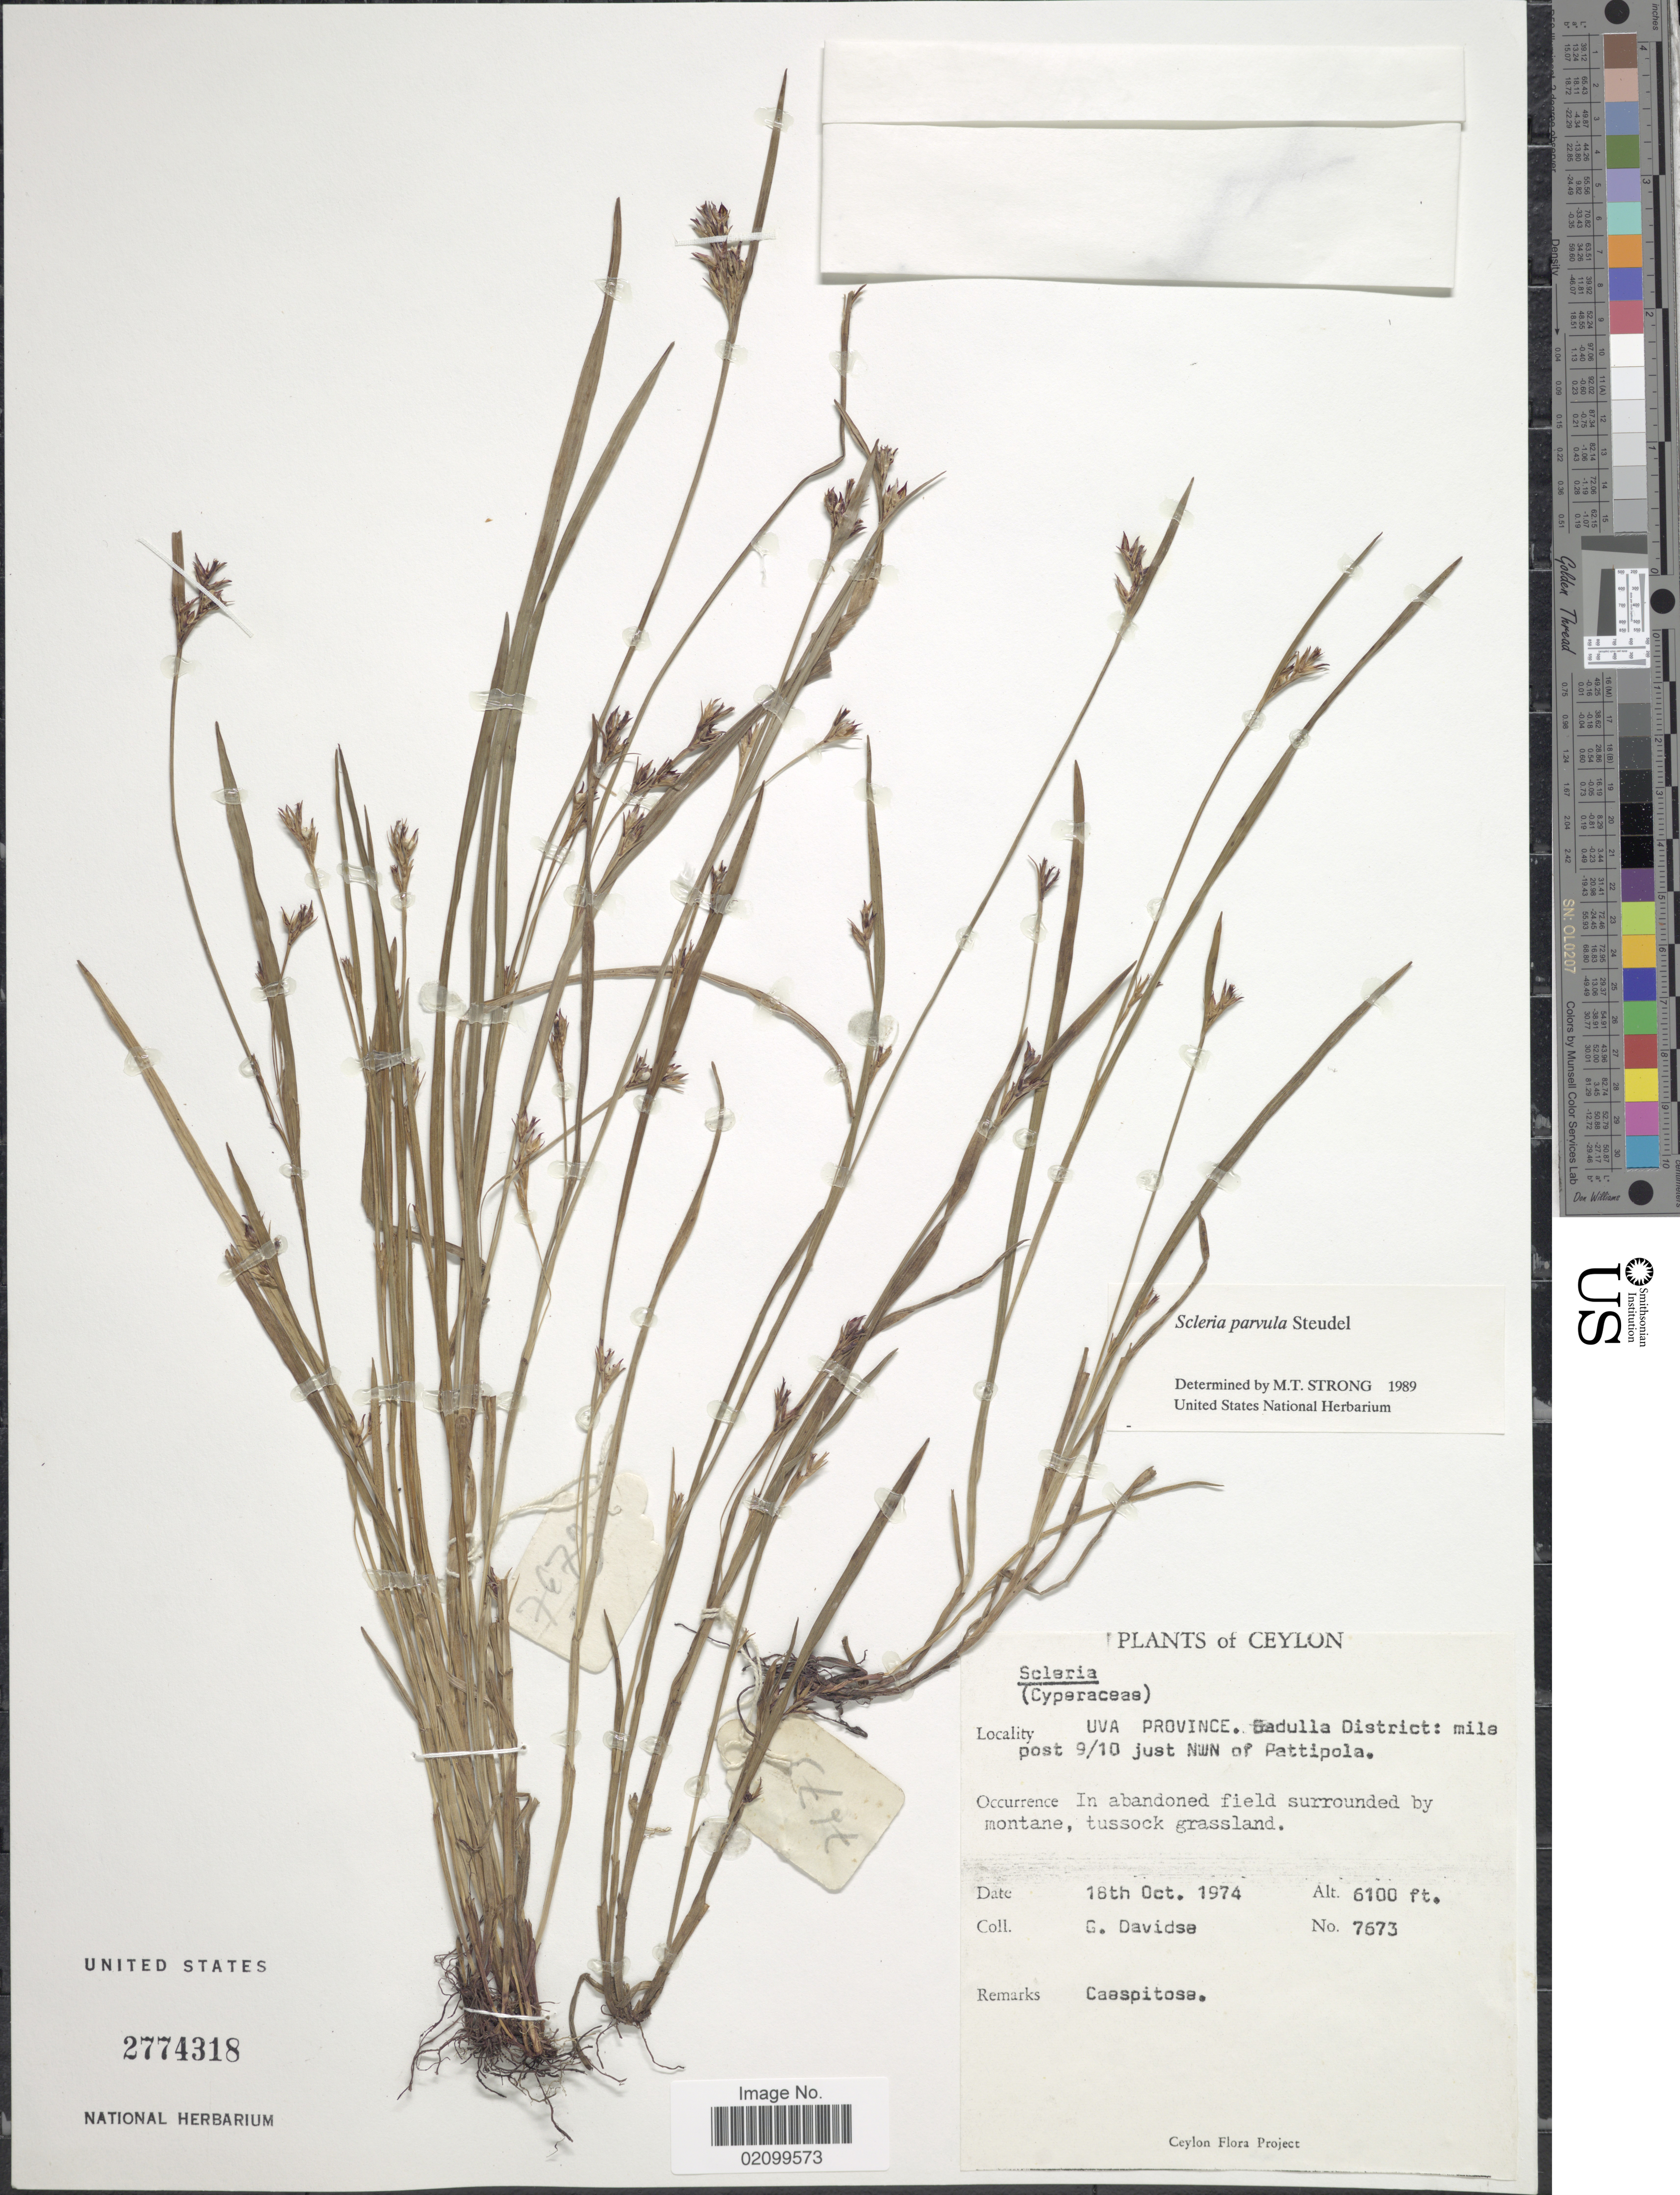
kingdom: Plantae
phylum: Tracheophyta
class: Liliopsida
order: Poales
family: Cyperaceae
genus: Scleria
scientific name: Scleria parvula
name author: Steud.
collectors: G. Davidse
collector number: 7673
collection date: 1974-10-18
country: Sri Lanka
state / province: Uva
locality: Ceylon. Uva Province. Gadulla District: mile post 9/10 just NWN of Pattipola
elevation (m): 1859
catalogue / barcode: US 2774318